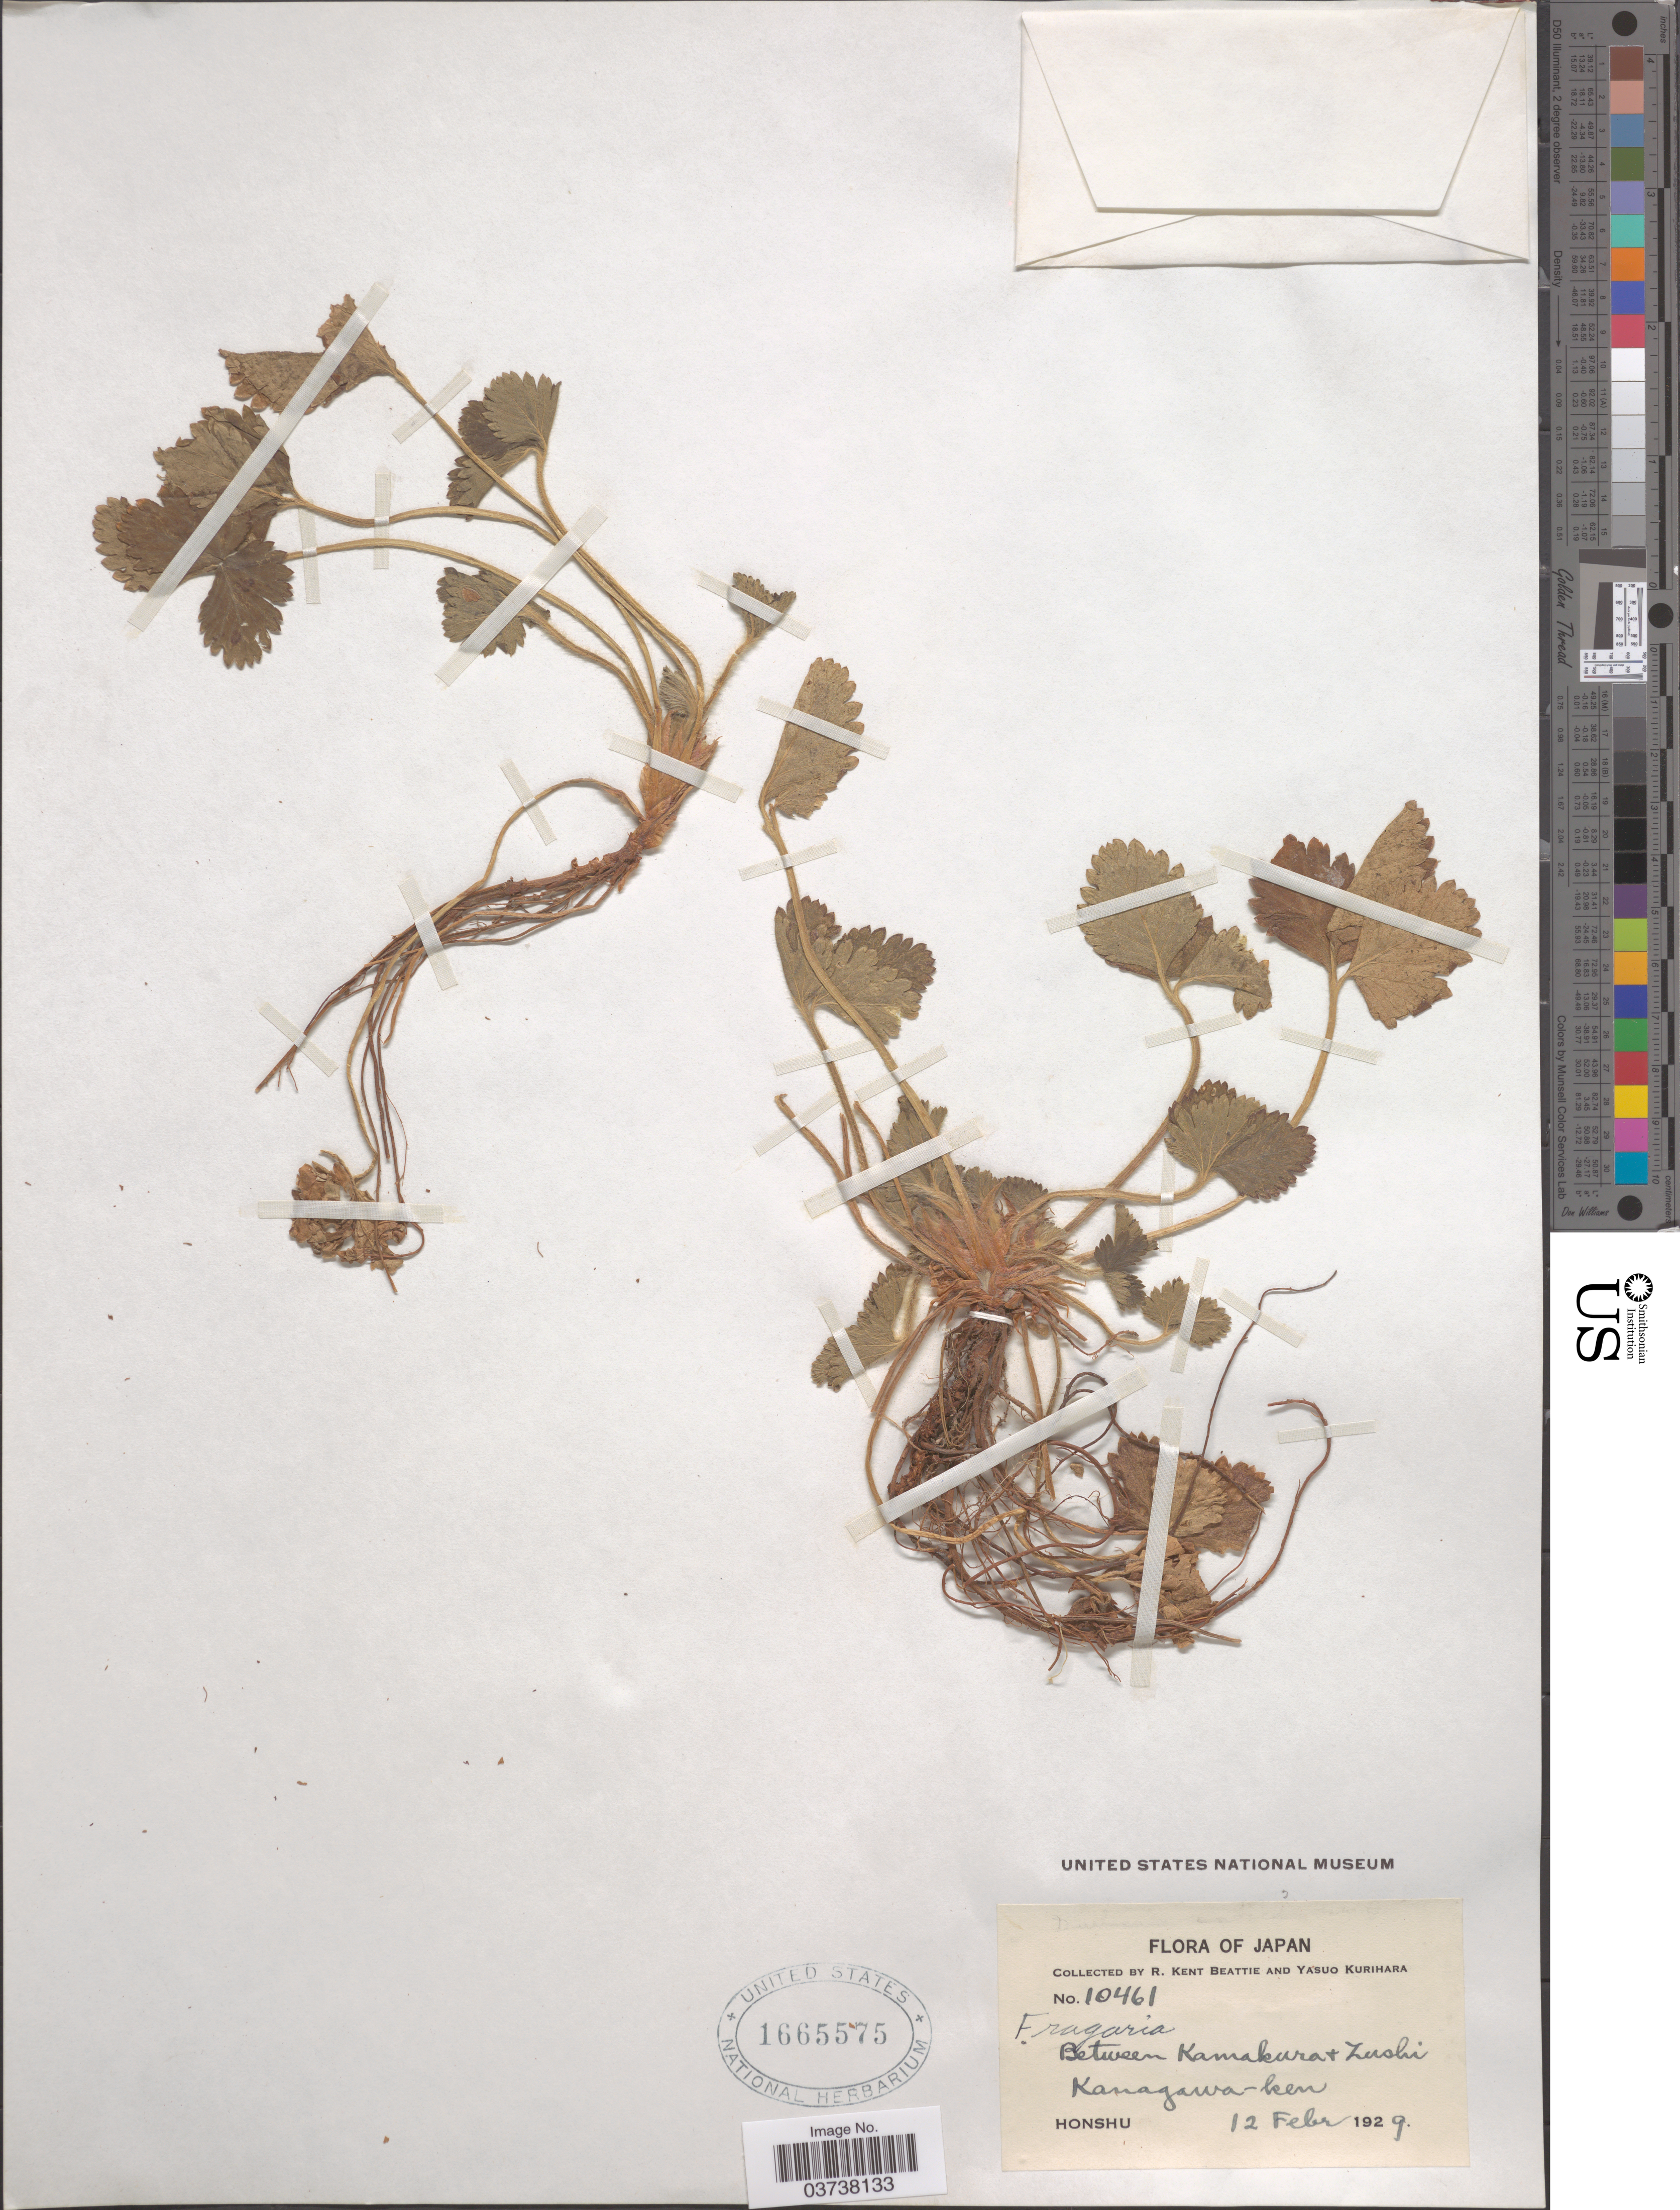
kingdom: Plantae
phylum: Tracheophyta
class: Magnoliopsida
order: Rosales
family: Rosaceae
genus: Fragaria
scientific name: Fragaria sp.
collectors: R. K. Beattie & Y. Kurihara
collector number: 10461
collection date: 1929-02-12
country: Japan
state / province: Kanagawa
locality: Between Kamakura & Zushi, Kanagawa-ken.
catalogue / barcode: US 1665575